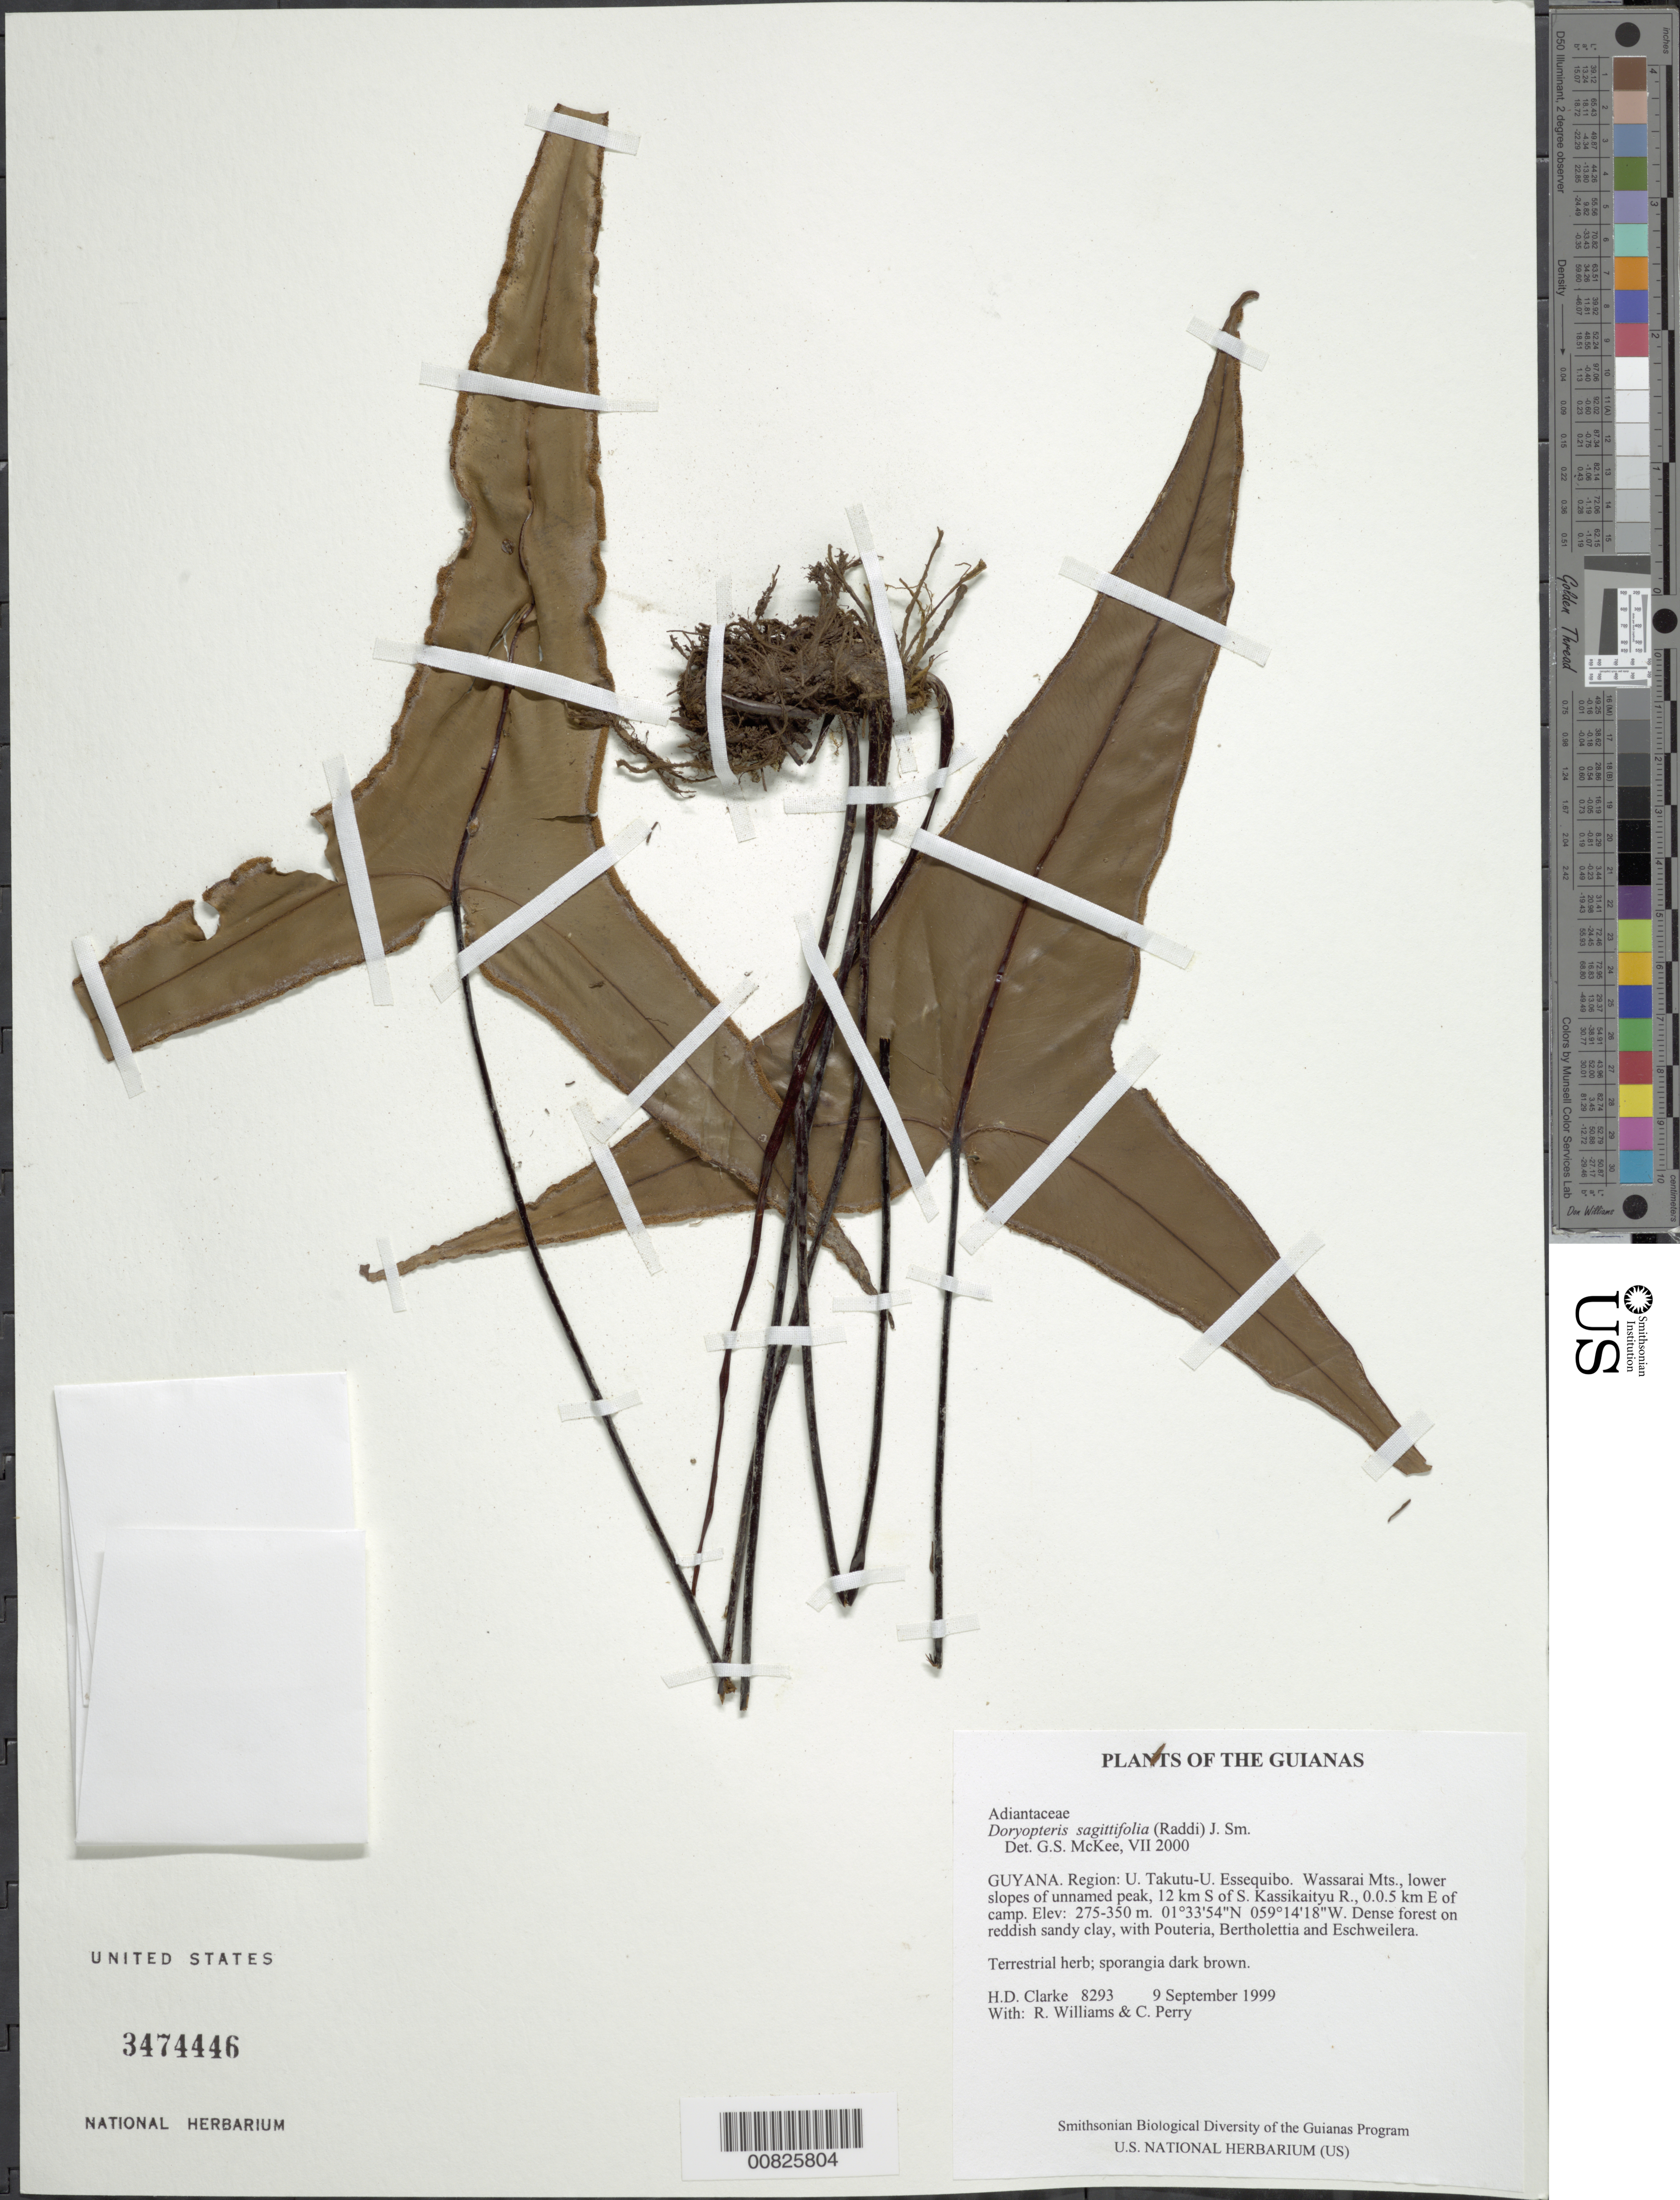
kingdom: Plantae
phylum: Tracheophyta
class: Polypodiopsida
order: Polypodiales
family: Pteridaceae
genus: Doryopteris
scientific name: Doryopteris sagittifolia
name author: J. Sm.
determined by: McKee, G. S., (US), NMNH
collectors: H. D. Clarke, R. Williams & C. Perry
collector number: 8293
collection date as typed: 9 September 1999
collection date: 1999-09-09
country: Guyana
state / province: U. Takutu-U. Essequibo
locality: Wassarai Mts., lower slopes of unnamed peak, 12 km S of S. Kassikaityu R., 0.0.5 km E of camp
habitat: Dense forest on reddish sandy clay, with Pouteria, Bertholettia and Eschweilera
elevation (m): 275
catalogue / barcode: US 3474446